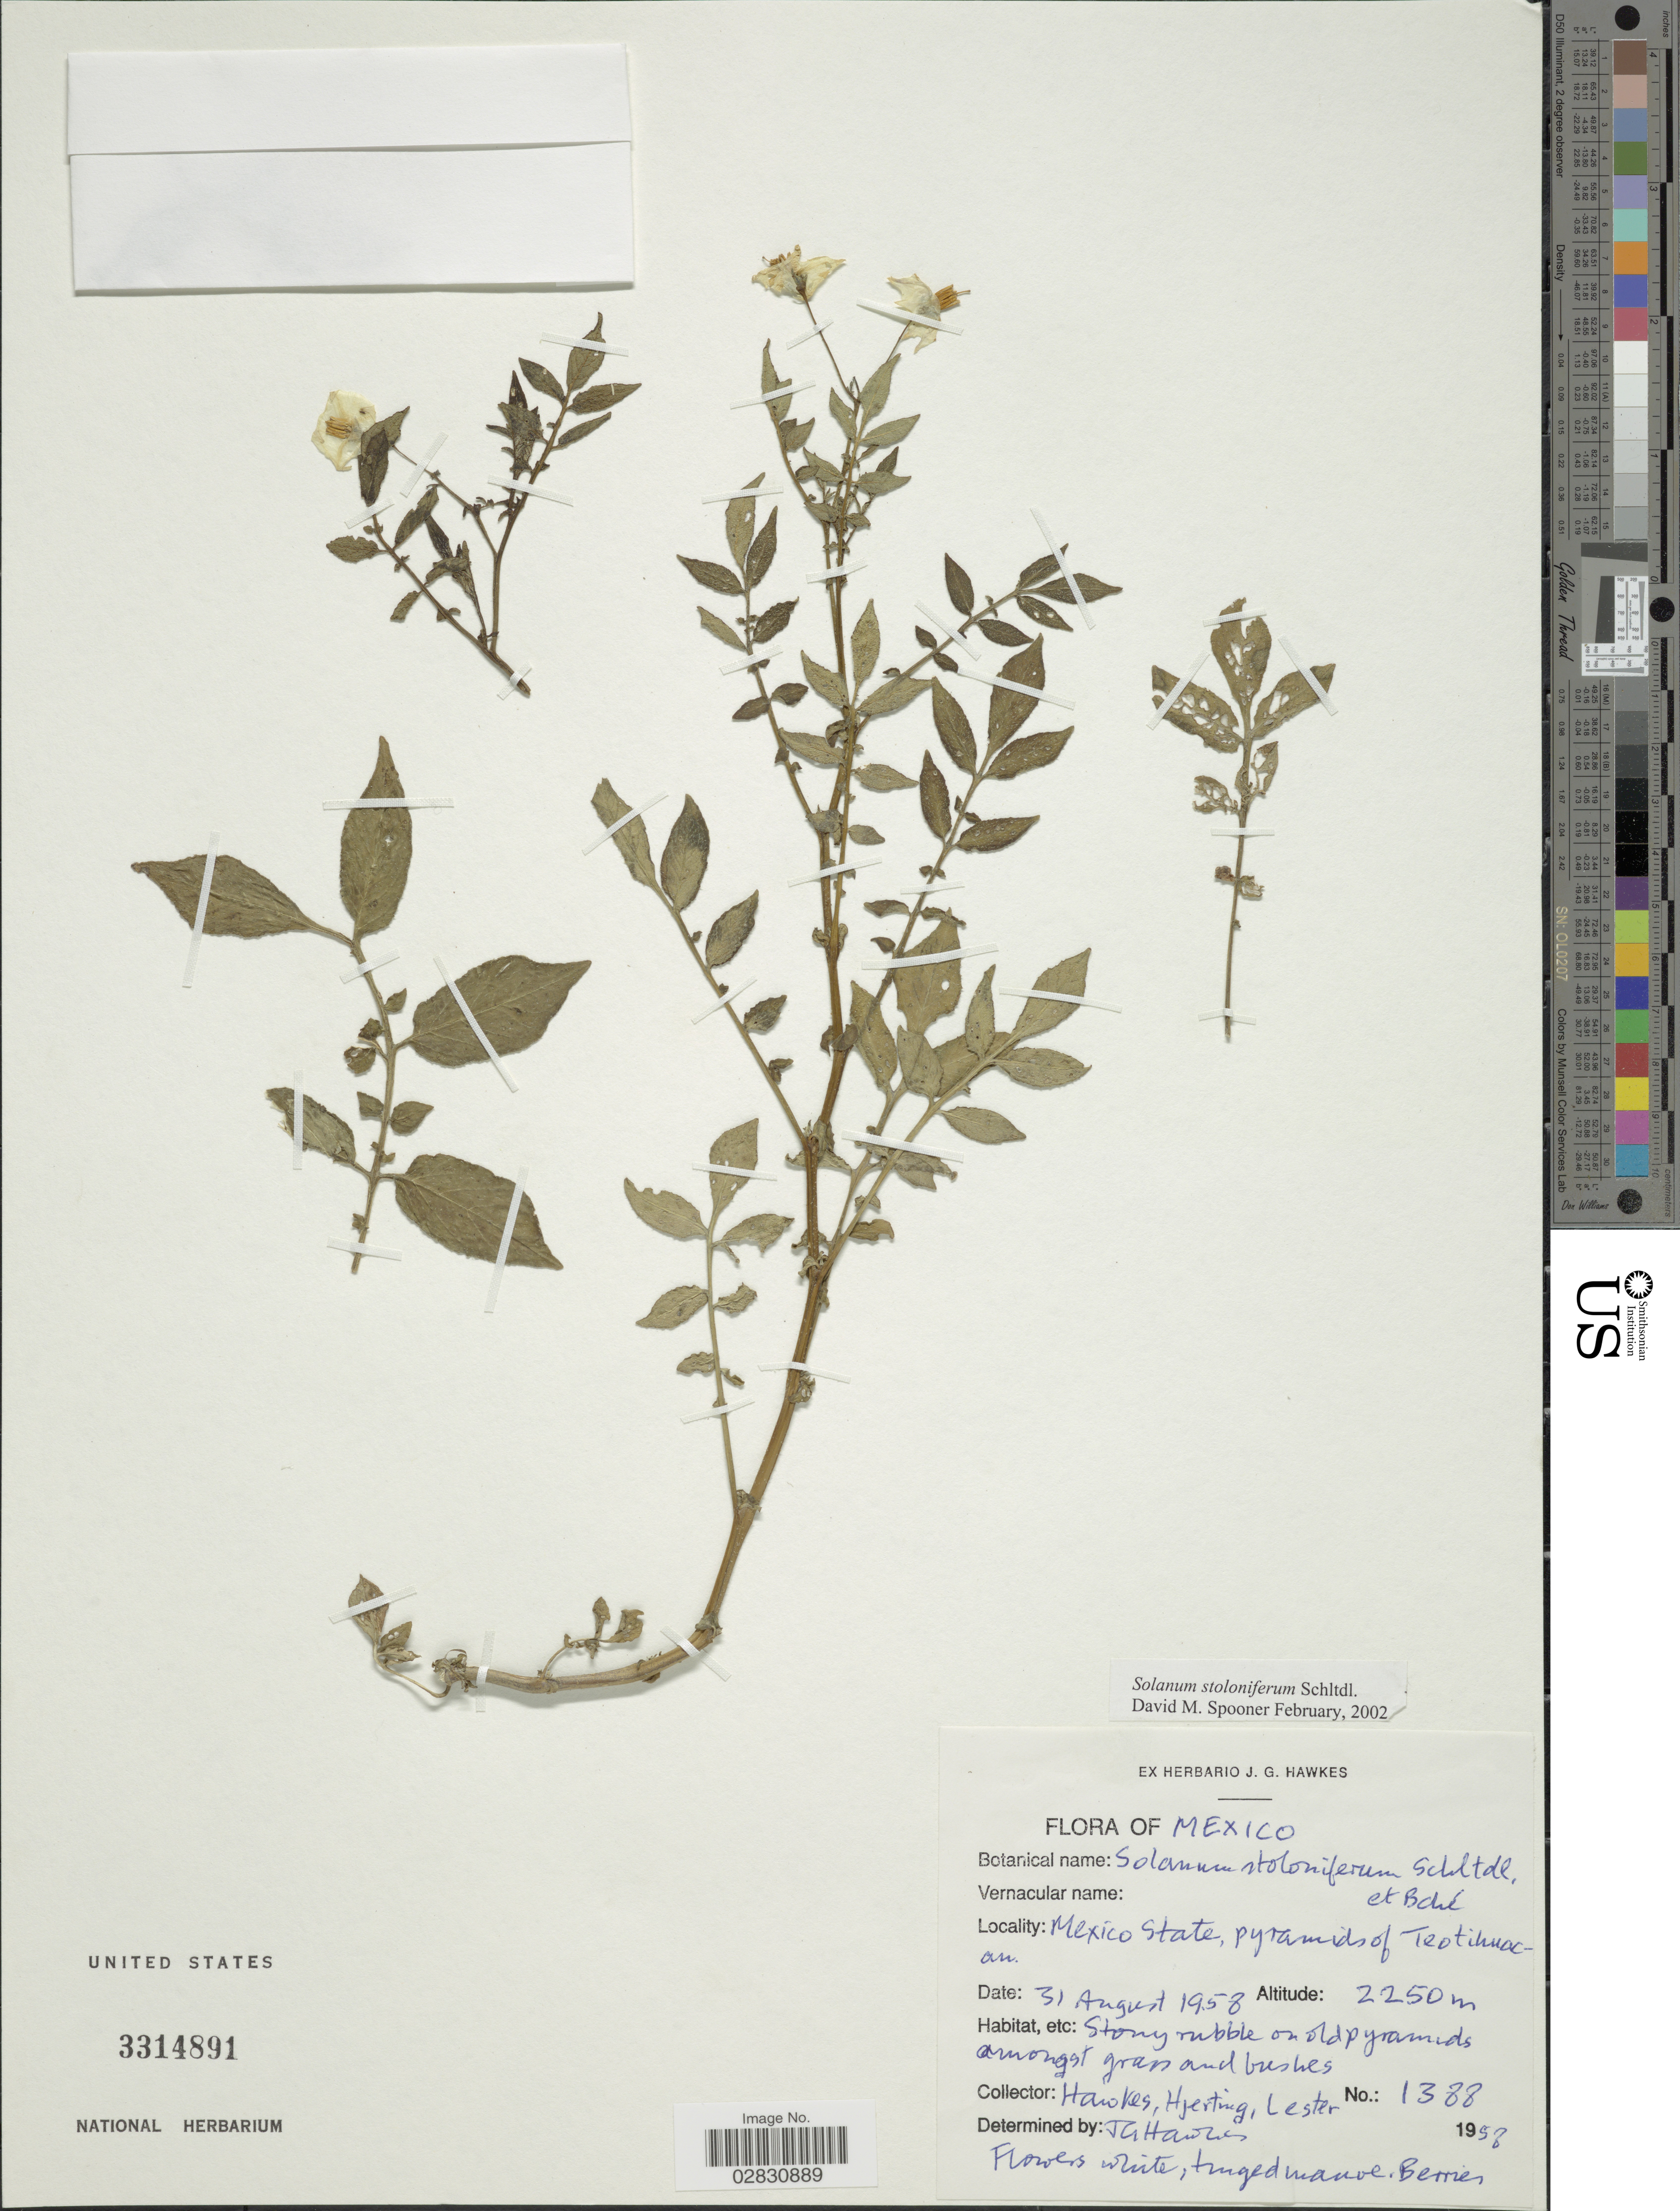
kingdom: Plantae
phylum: Tracheophyta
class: Magnoliopsida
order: Solanales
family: Solanaceae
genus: Solanum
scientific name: Solanum stoloniferum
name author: Schltdl. & Bouché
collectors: J. Hawkes, -- Hjerting & -- Lester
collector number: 1388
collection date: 1958-08-31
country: Mexico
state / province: México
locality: Pyramids of Teotihuacan.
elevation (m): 2250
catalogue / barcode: US 3314891